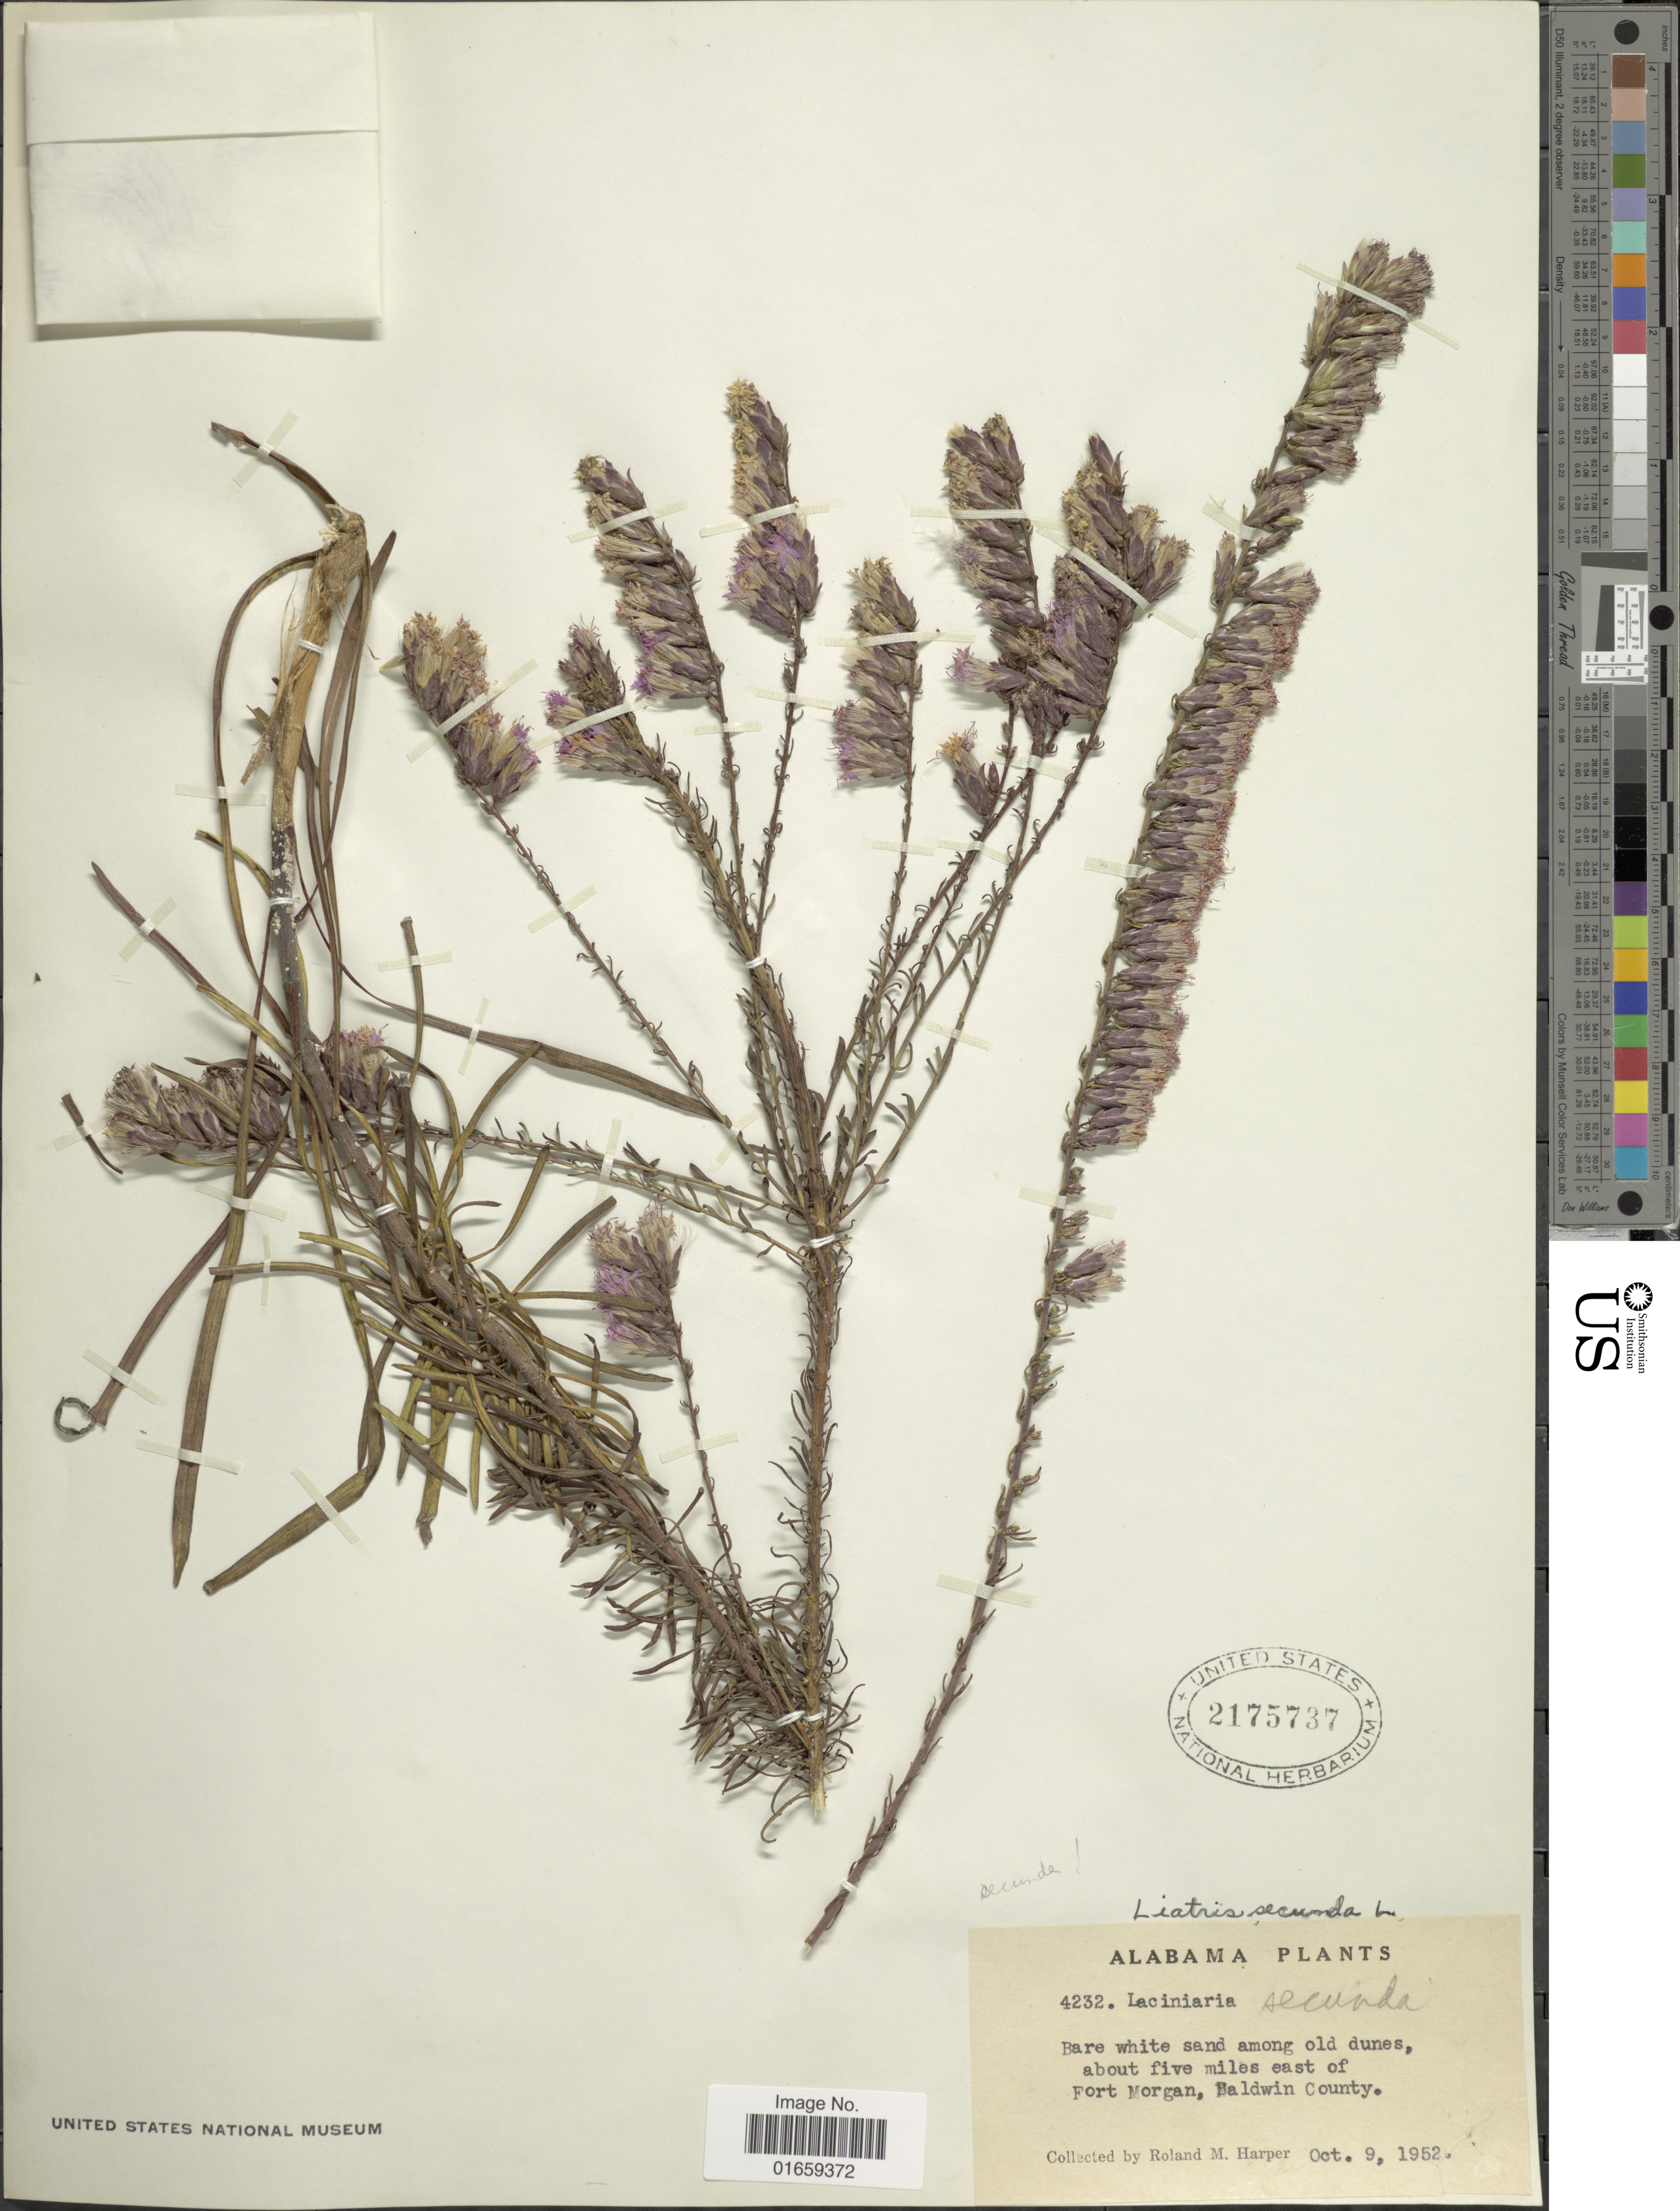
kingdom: Plantae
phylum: Tracheophyta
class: Magnoliopsida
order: Asterales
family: Asteraceae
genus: Liatris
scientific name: Liatris secunda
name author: Elliott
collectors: R. M. Harper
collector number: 4232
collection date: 1952-10-09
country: United States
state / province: Alabama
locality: About five miles east of Fort Morgan, Baldwin County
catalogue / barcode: US 2175737